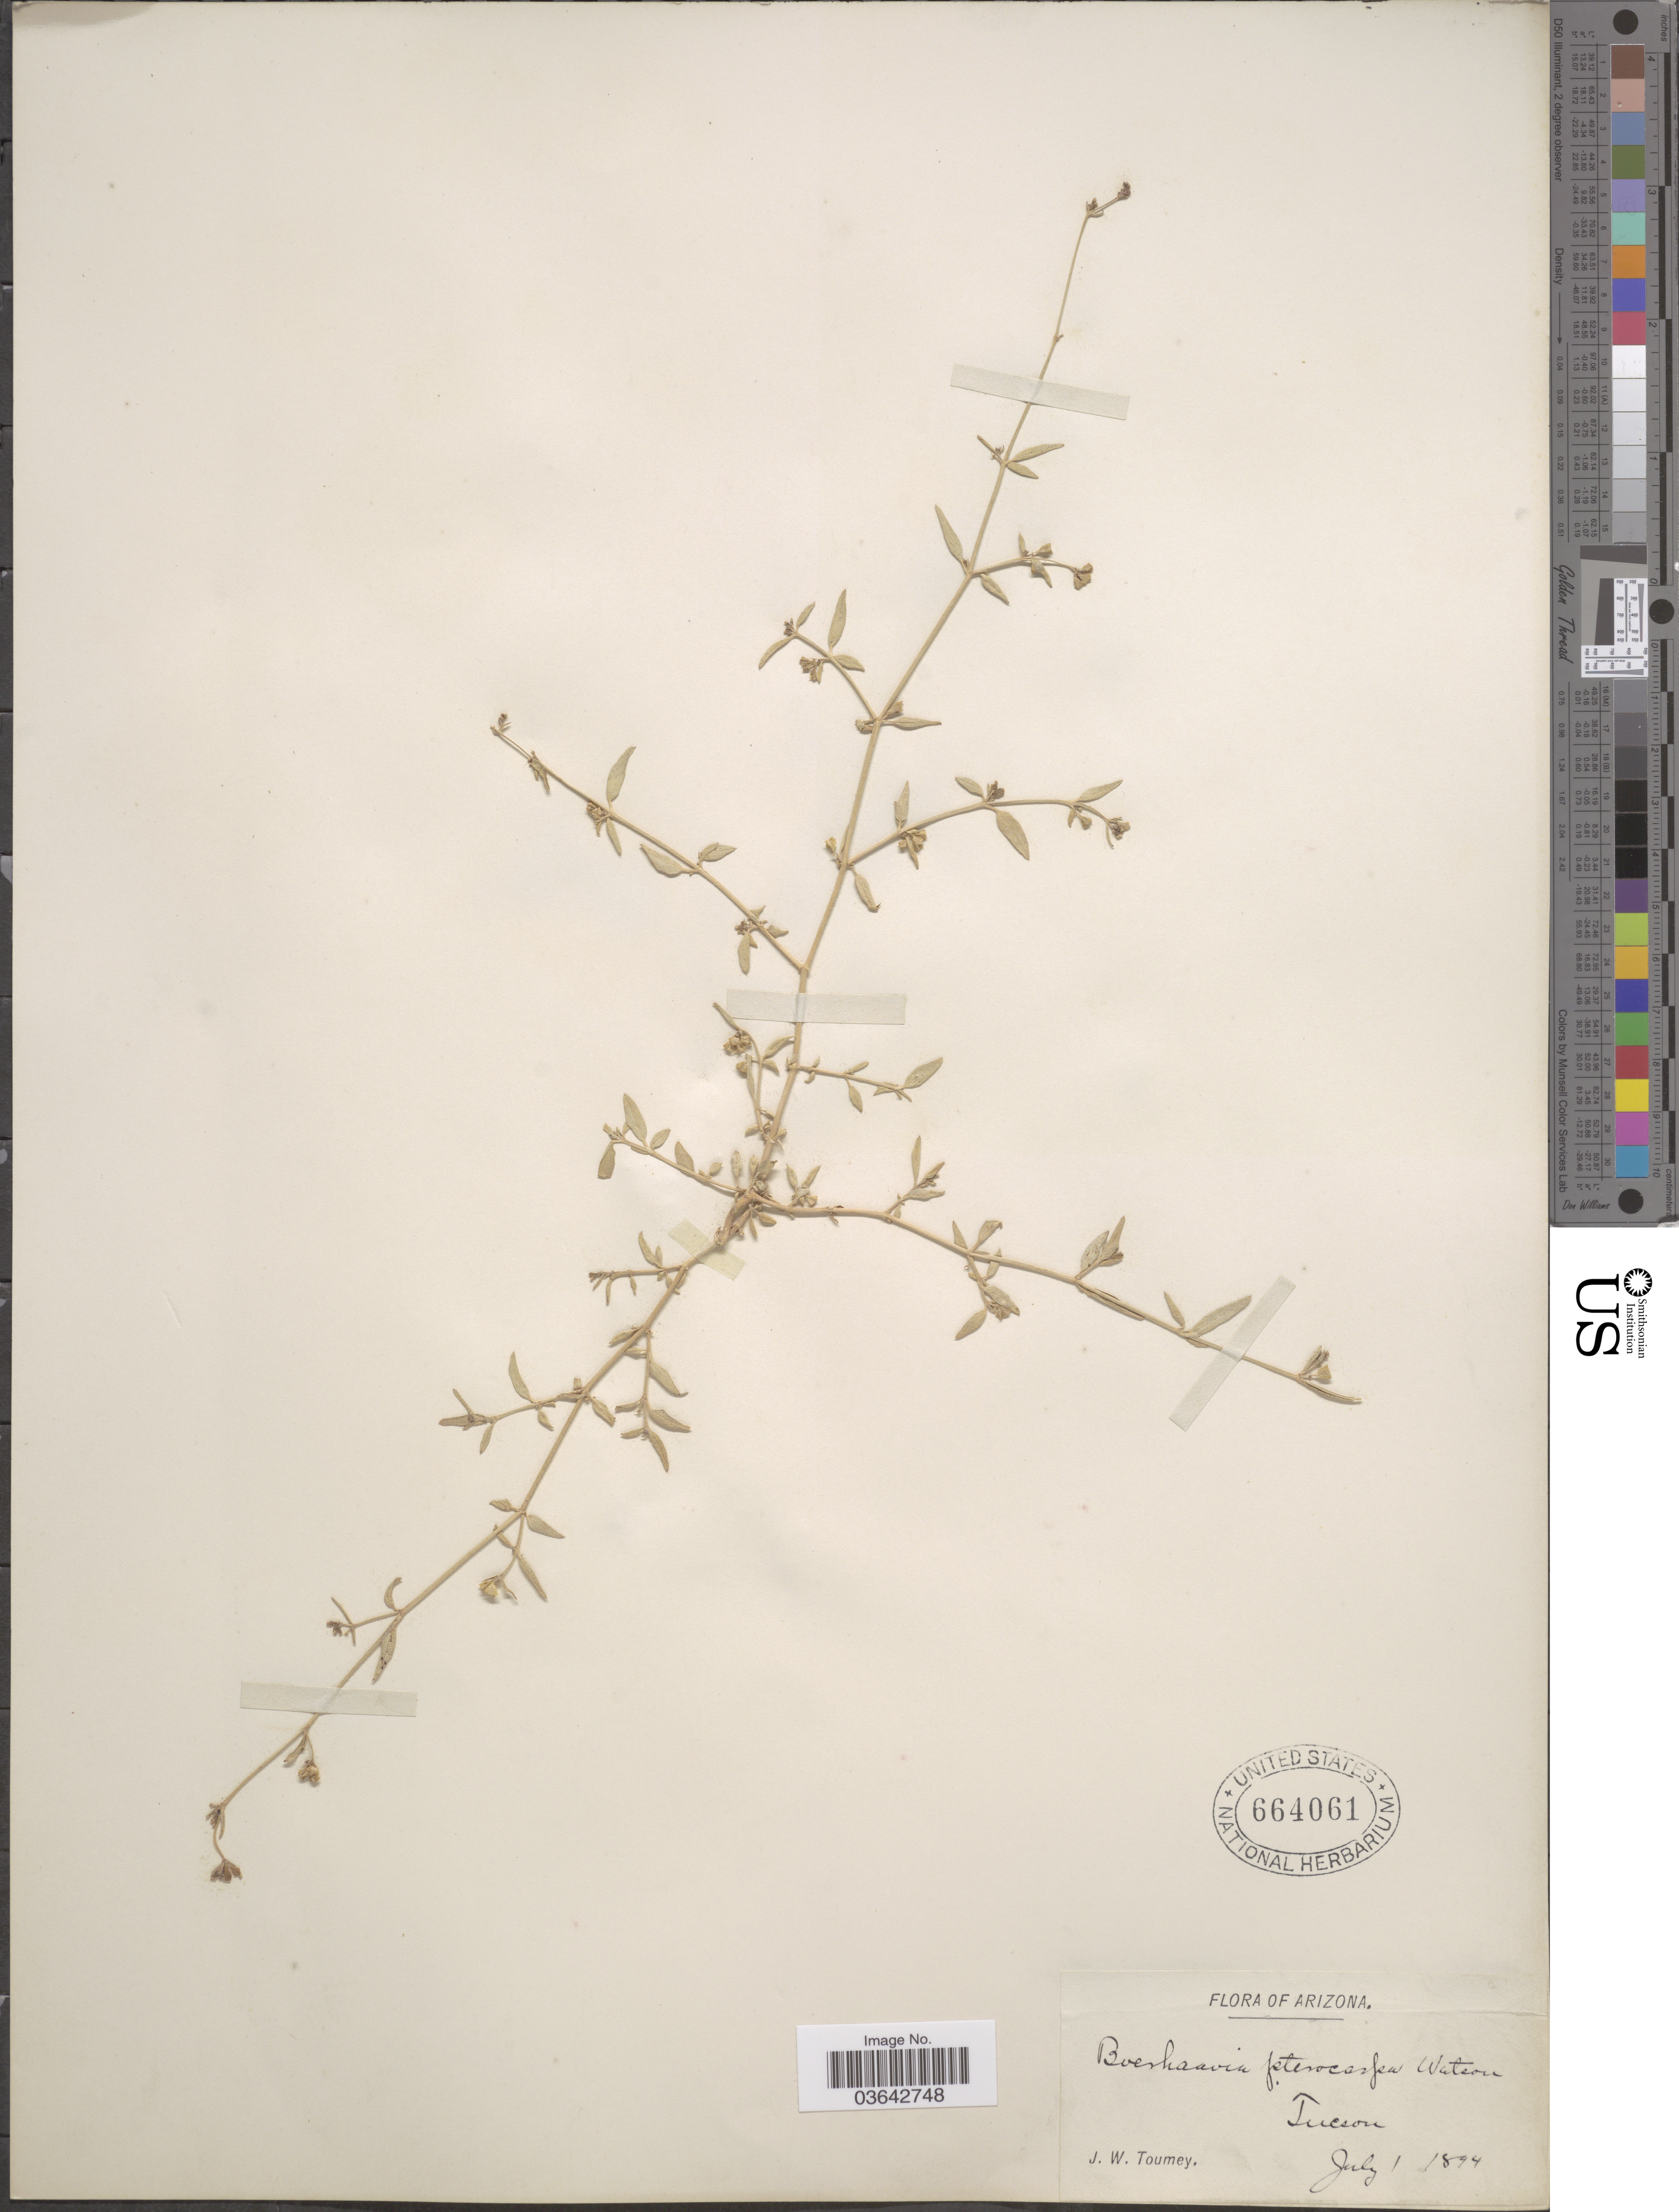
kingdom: Plantae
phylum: Tracheophyta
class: Magnoliopsida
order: Caryophyllales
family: Nyctaginaceae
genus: Boerhavia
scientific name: Boerhavia pterocarpa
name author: S. Watson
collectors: J. W. Toumey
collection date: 1894-07-01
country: United States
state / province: Arizona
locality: Tucson.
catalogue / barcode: US 664061